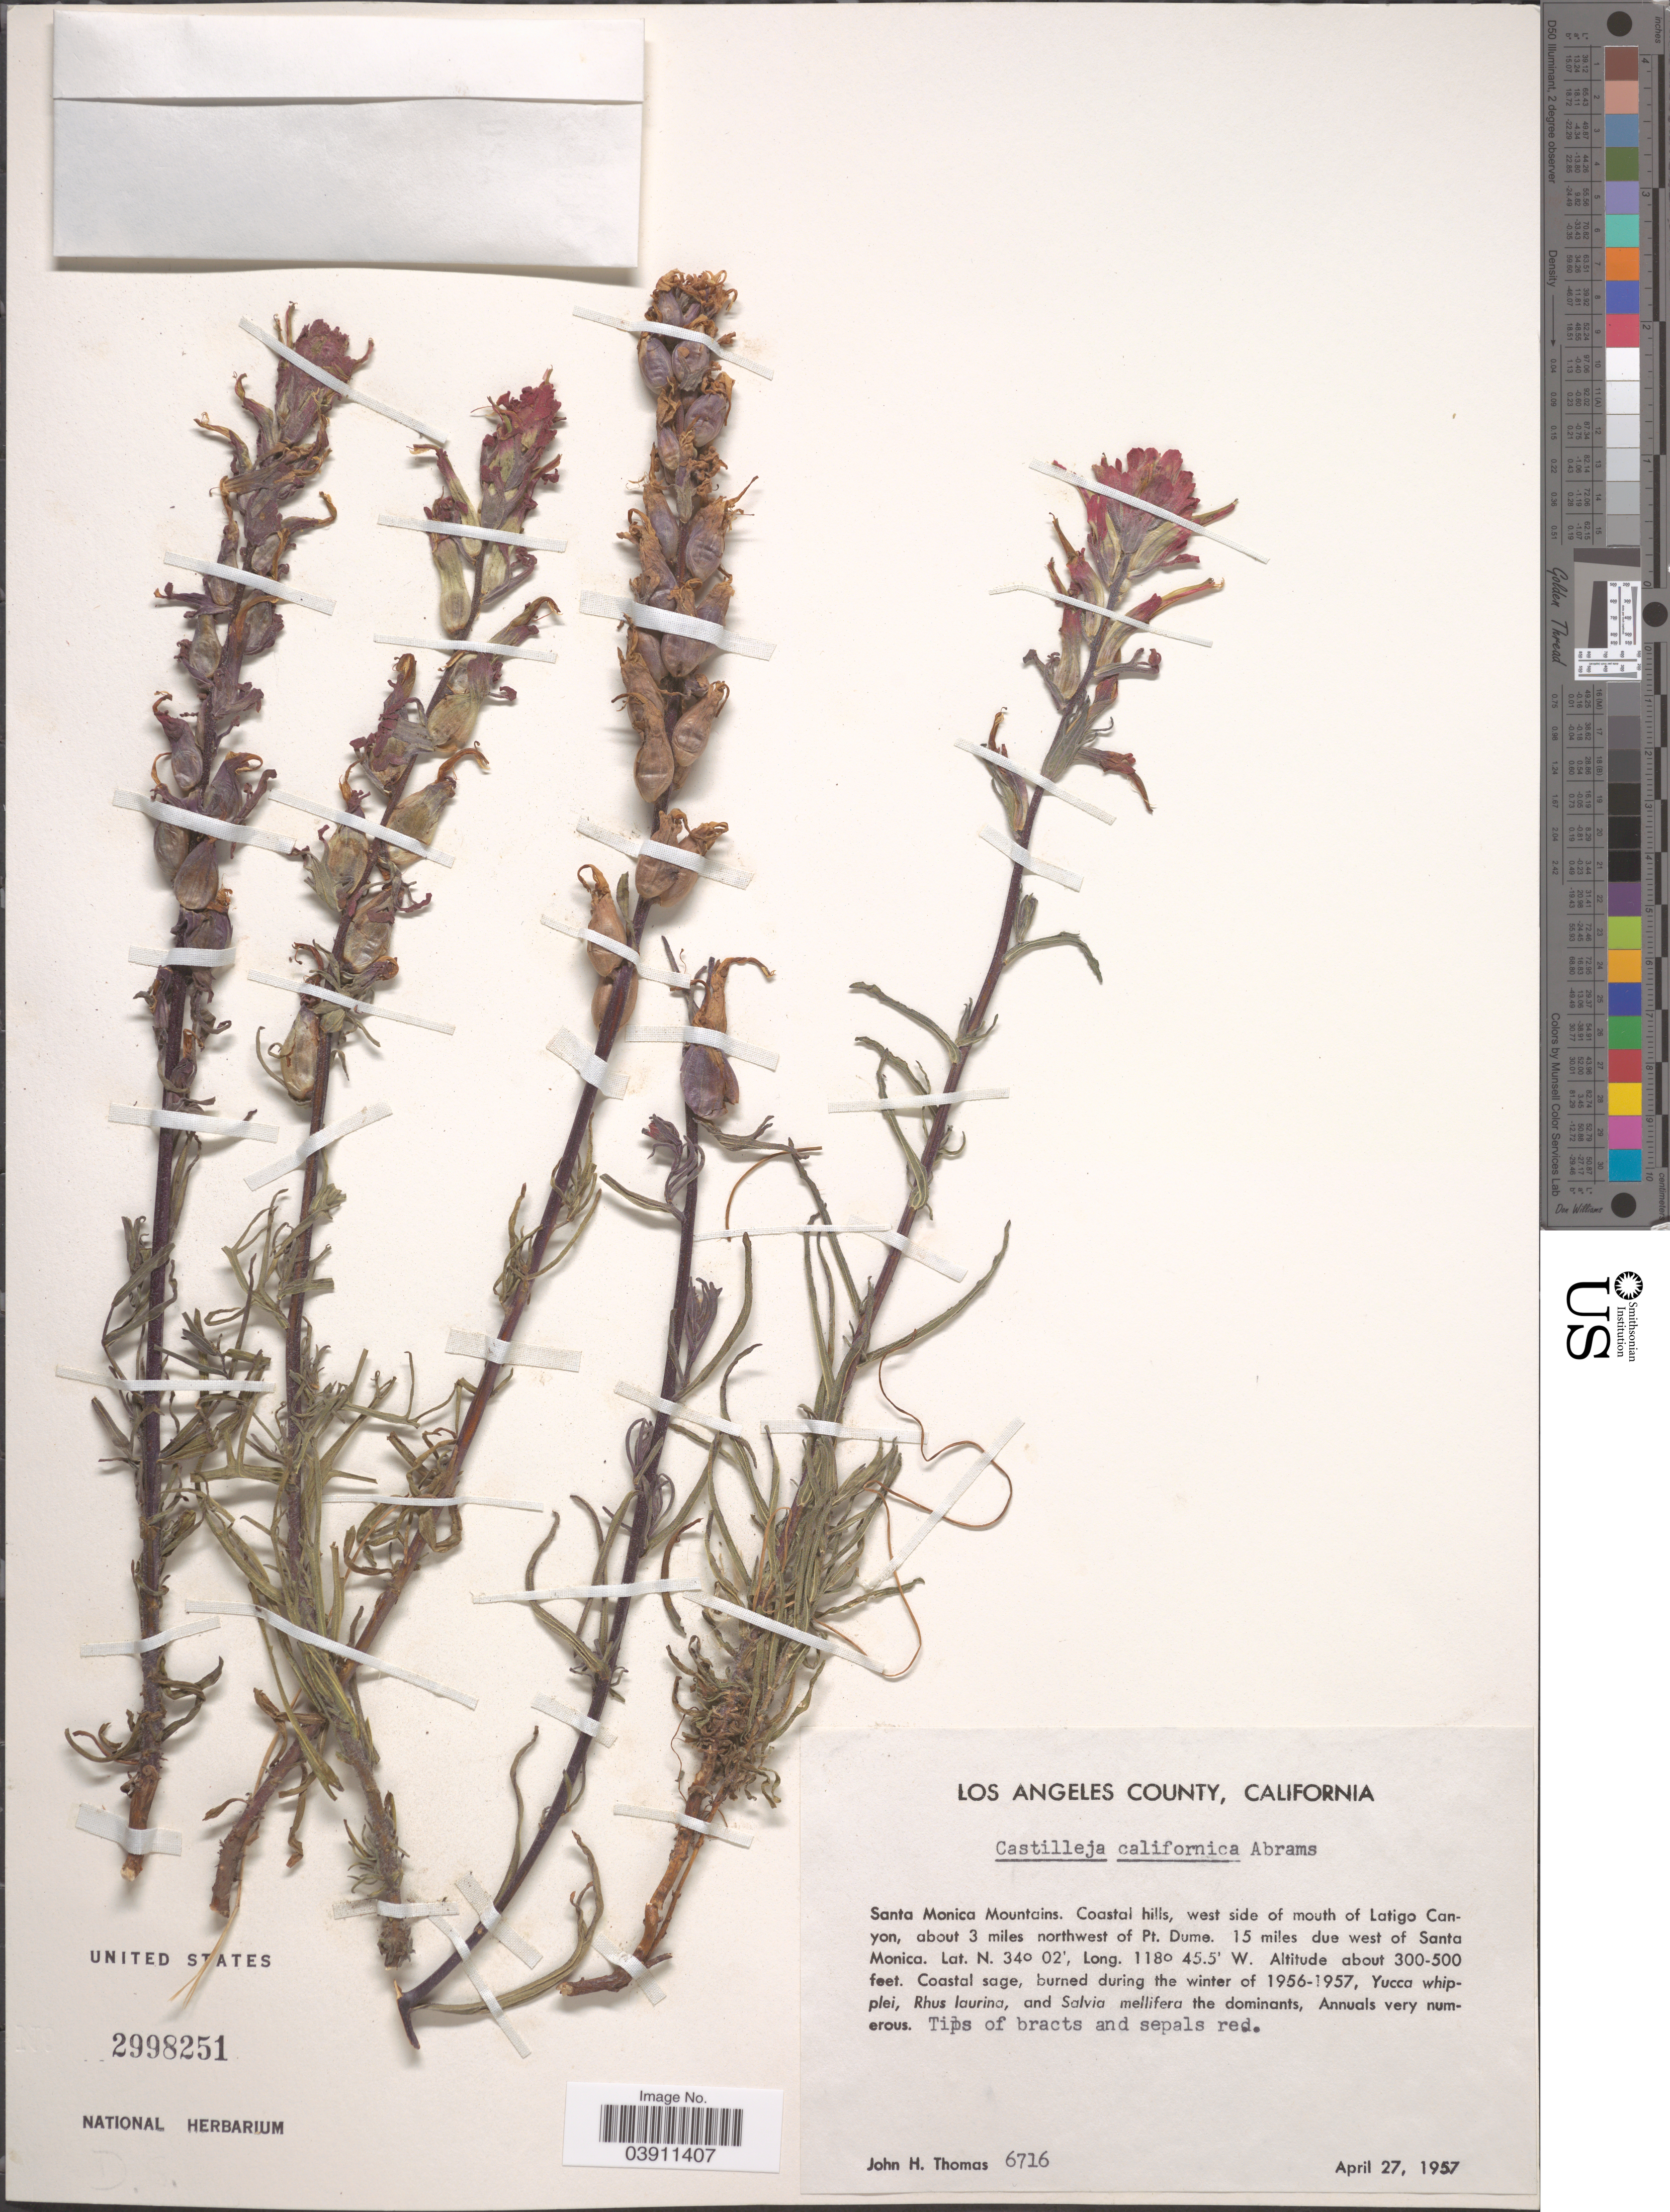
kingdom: Plantae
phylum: Tracheophyta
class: Magnoliopsida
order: Lamiales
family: Orobanchaceae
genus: Castilleja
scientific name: Castilleja californica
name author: Abrams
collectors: J. H. Thomas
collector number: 6716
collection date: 1957-04-27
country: United States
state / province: California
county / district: Los Angeles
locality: Los Angeles County. Santa Monica Mountains. Coastal hills, west side of mouth of Latigo Canyon, about 3 miles northwest of Pt. Dume. 15 miles due west of Santa Monica.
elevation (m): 91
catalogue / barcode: US 2998251